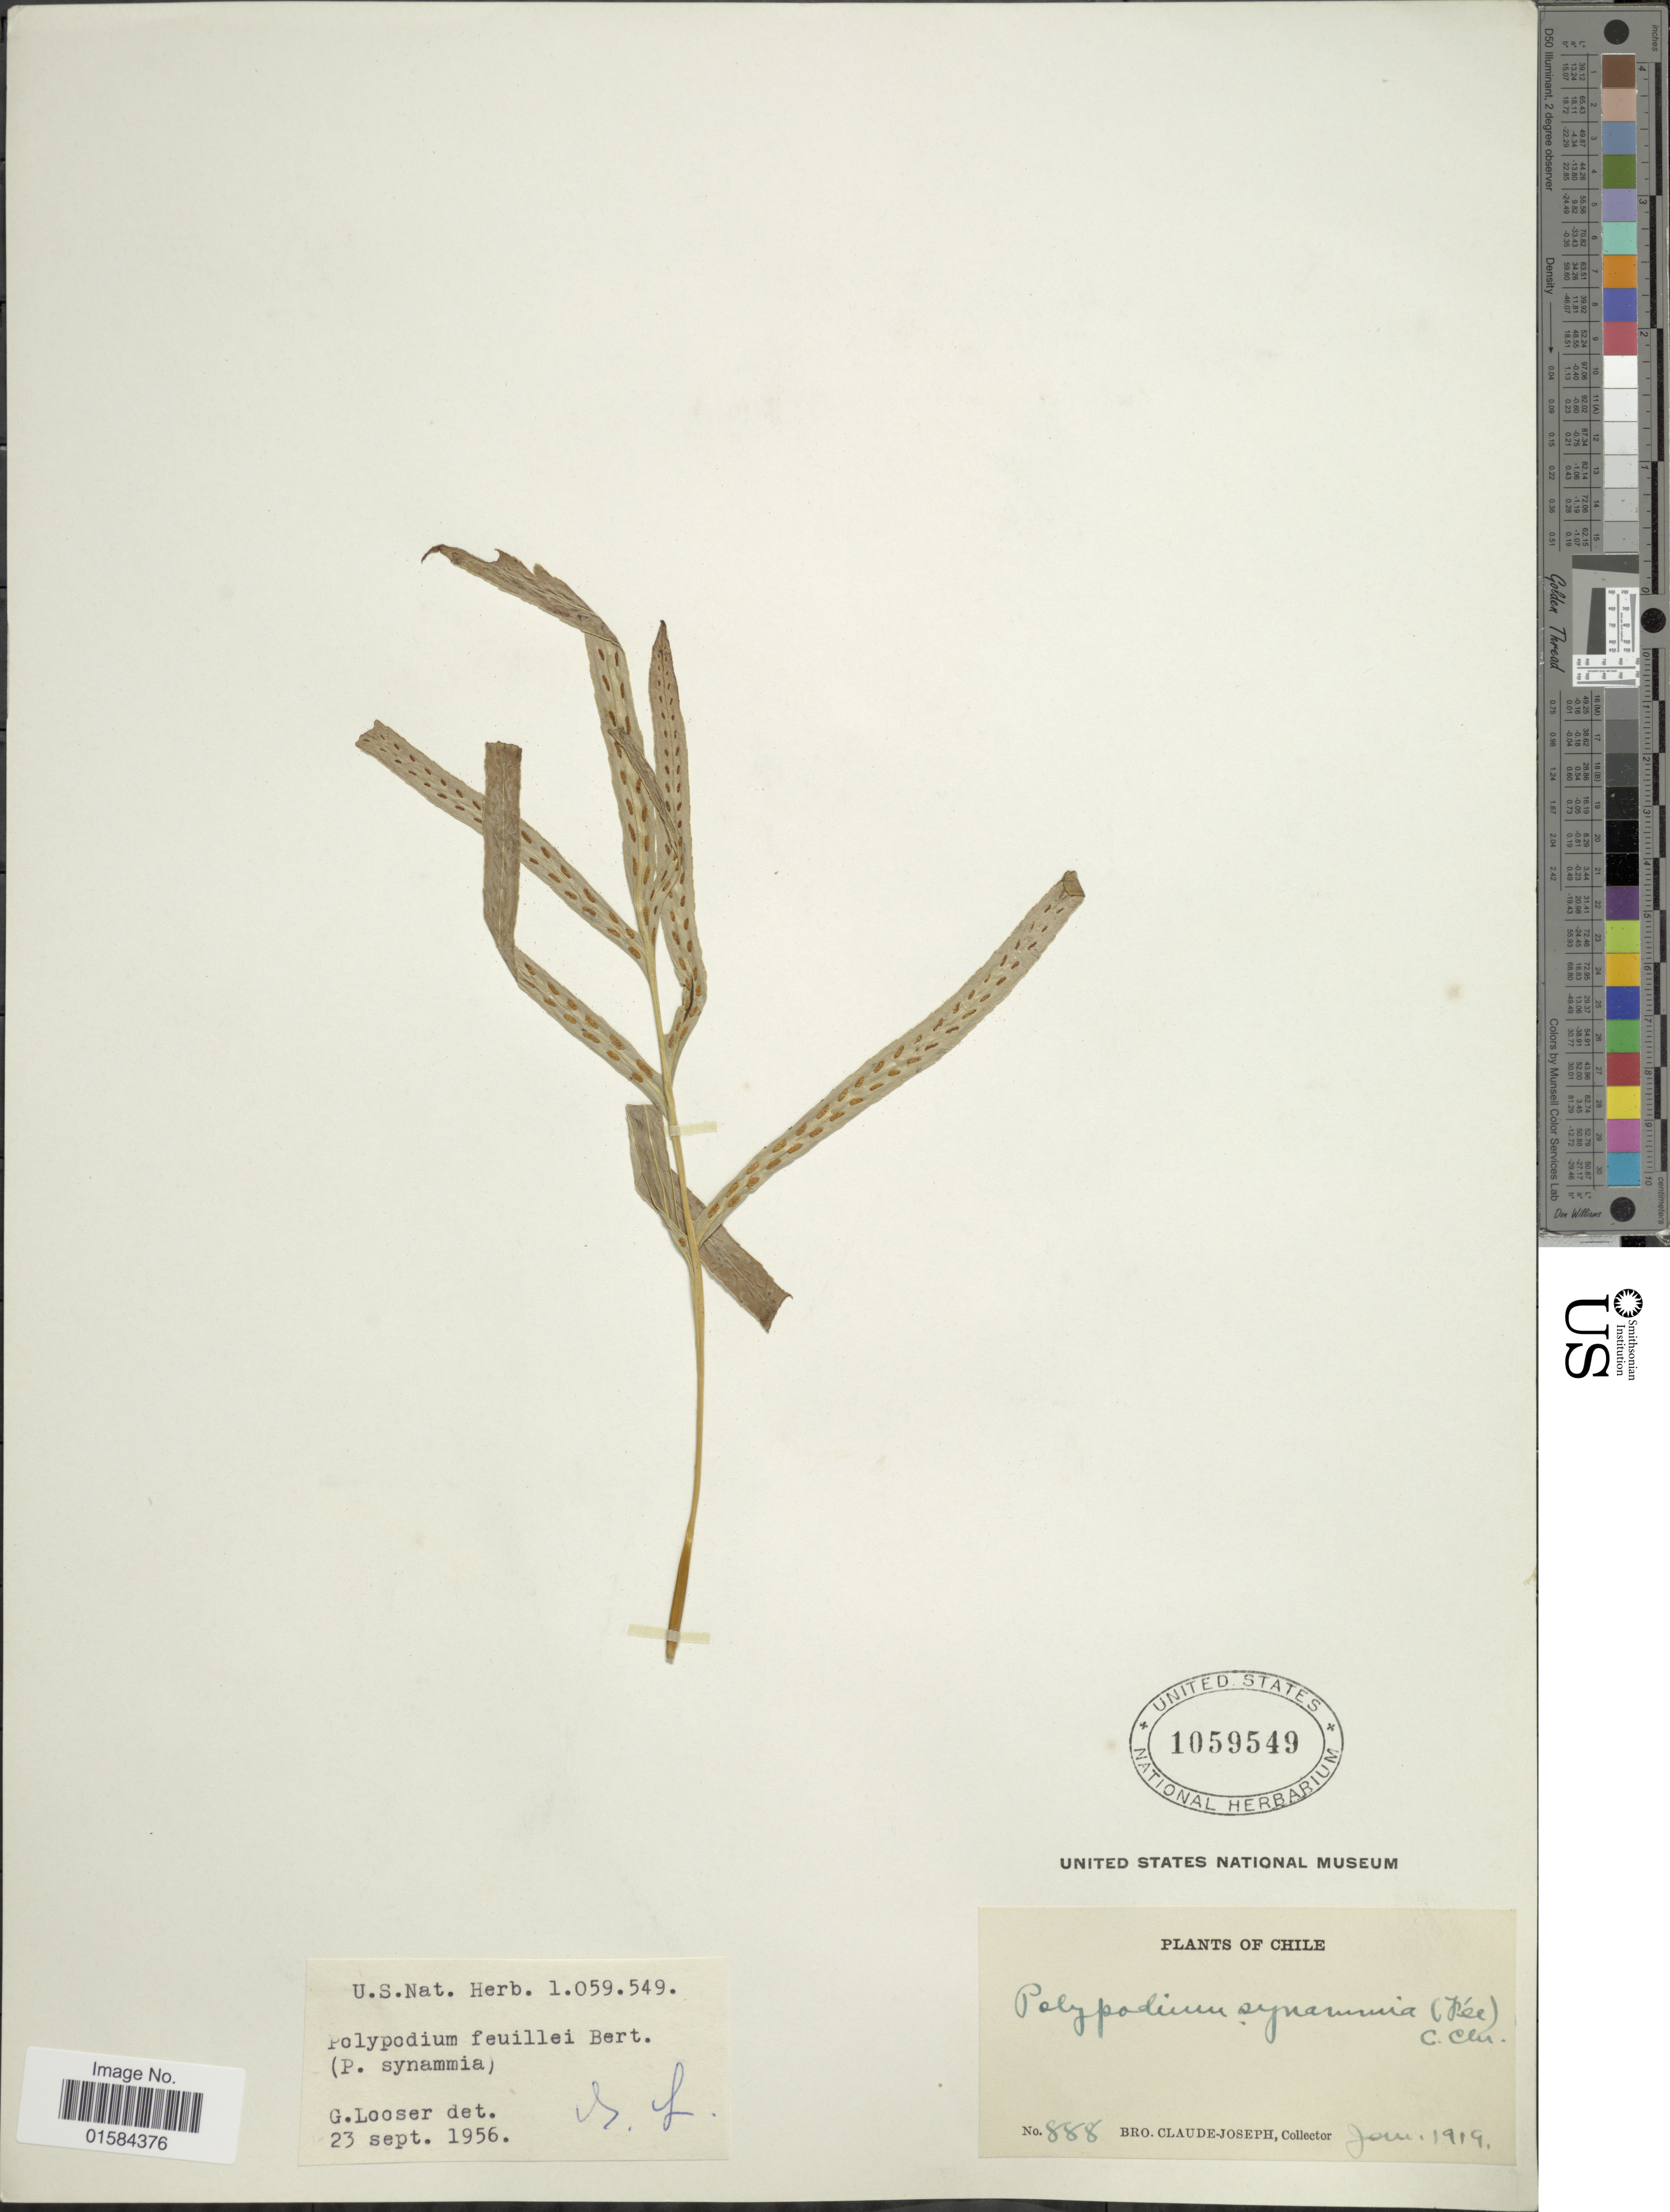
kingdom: Plantae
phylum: Tracheophyta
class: Polypodiopsida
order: Polypodiales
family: Polypodiaceae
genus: Synammia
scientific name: Synammia feuillei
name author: (Bertero) Copel.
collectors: Bro. Claude-Joseph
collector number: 888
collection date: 1919-01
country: Chile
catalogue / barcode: US 1059549